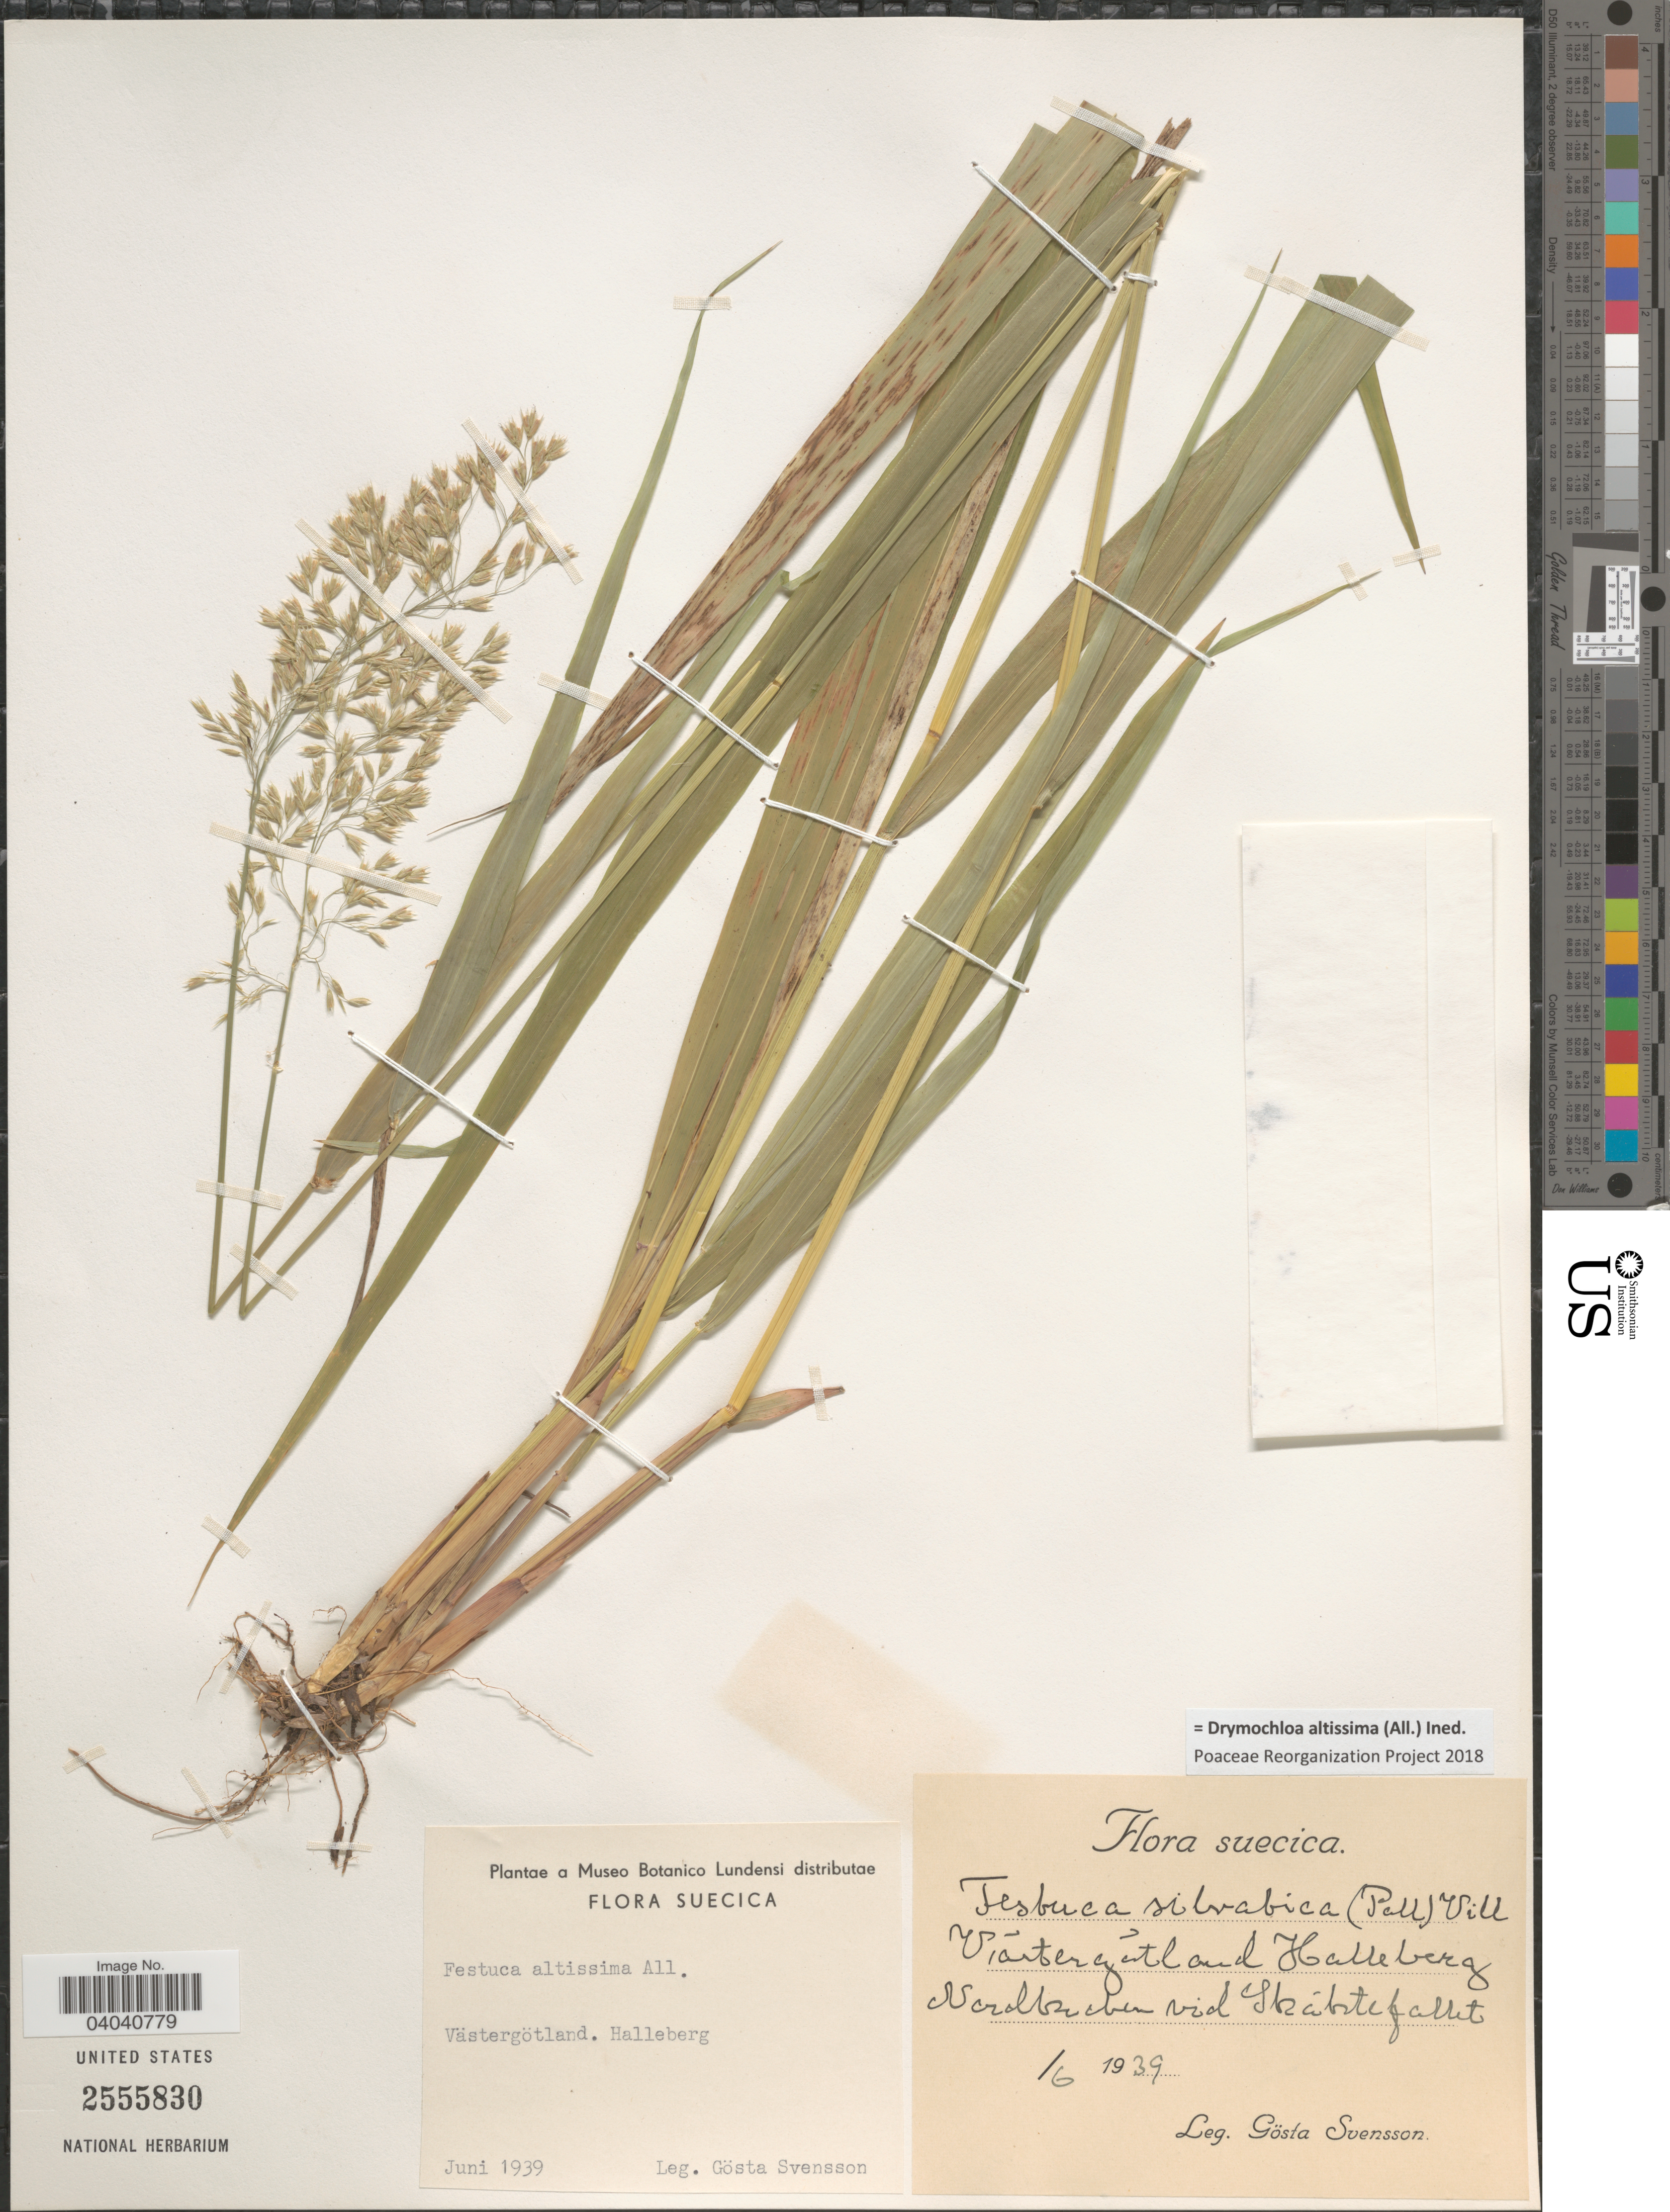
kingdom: Plantae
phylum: Tracheophyta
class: Liliopsida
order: Poales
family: Poaceae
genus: Drymochloa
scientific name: Drymochloa altissima (All.) ined.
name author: (All.)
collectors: G. Svensson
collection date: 1939-06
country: Sweden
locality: Suecica. Västergötland. Halleberg. Nordbacken [interpreted] vid skartefallet. [interpreted]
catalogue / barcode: US 2555830